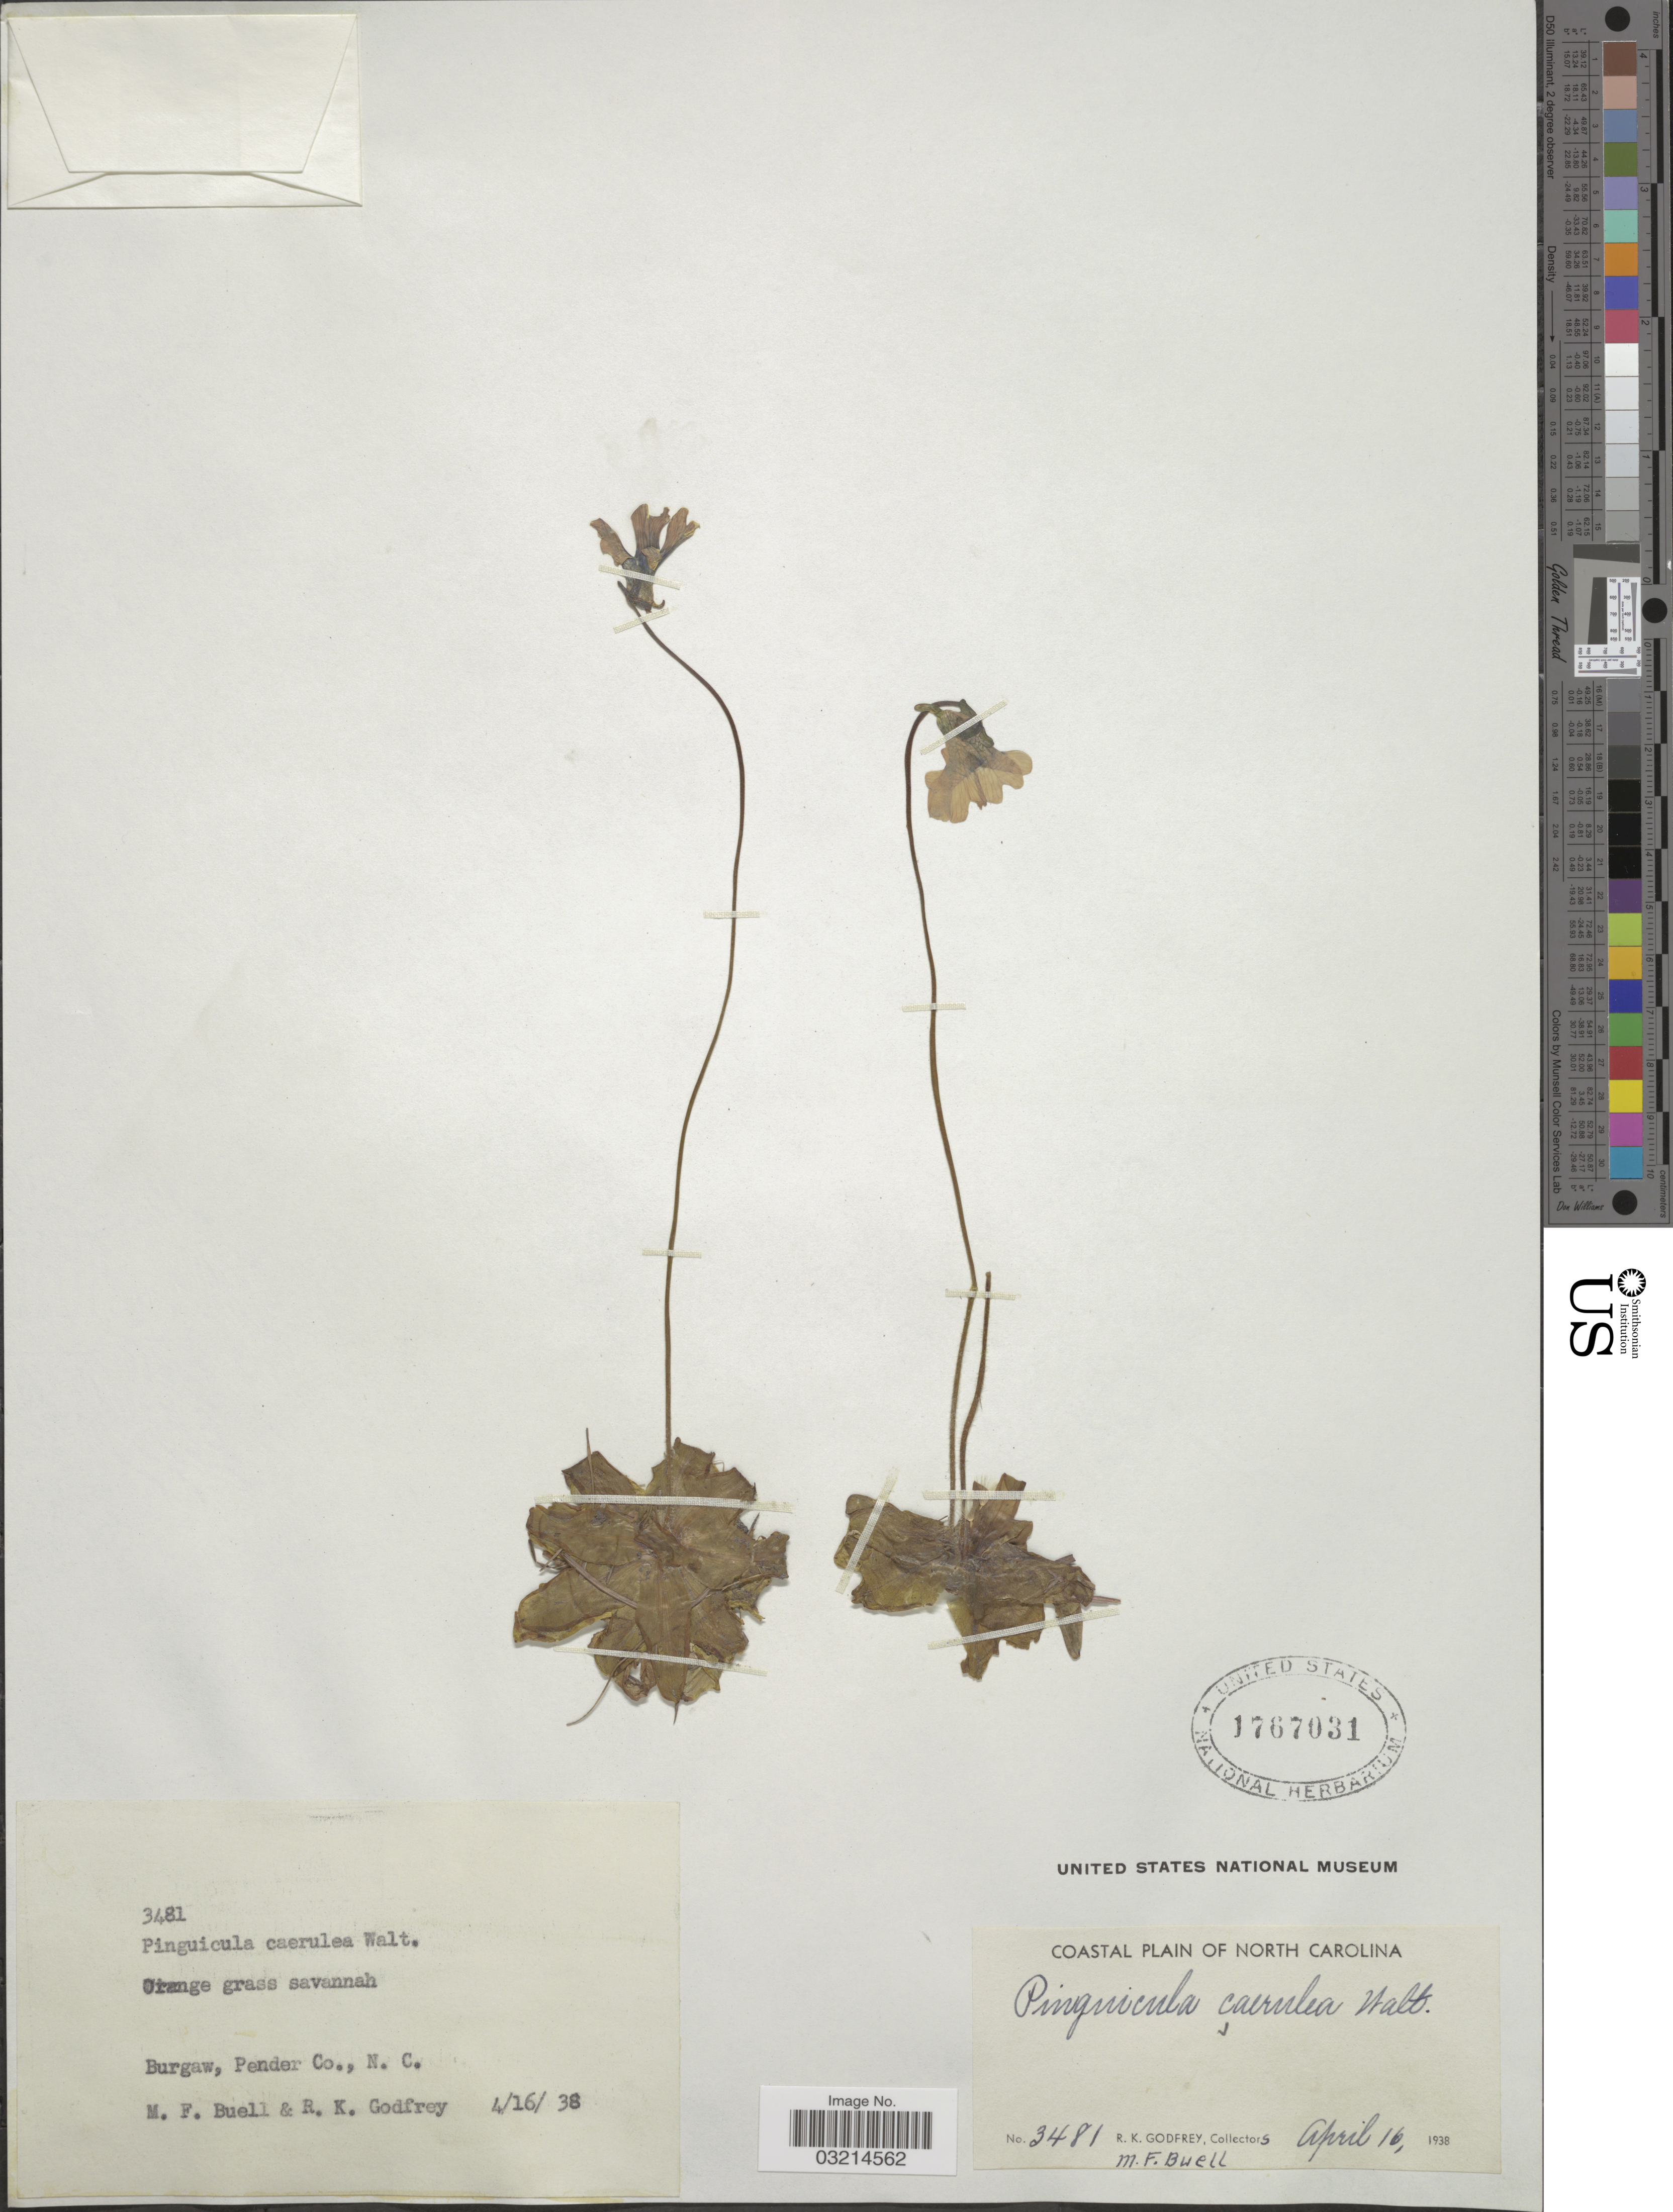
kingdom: Plantae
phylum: Tracheophyta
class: Magnoliopsida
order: Lamiales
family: Lentibulariaceae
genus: Pinguicula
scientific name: Pinguicula caerulea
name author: Walter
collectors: R. K. Godfrey & M. Buell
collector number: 3481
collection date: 1938-04-16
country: United States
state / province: North Carolina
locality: Coastal Plain of North Carolina, Burgaw, Pender Co.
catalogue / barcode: US 1767031